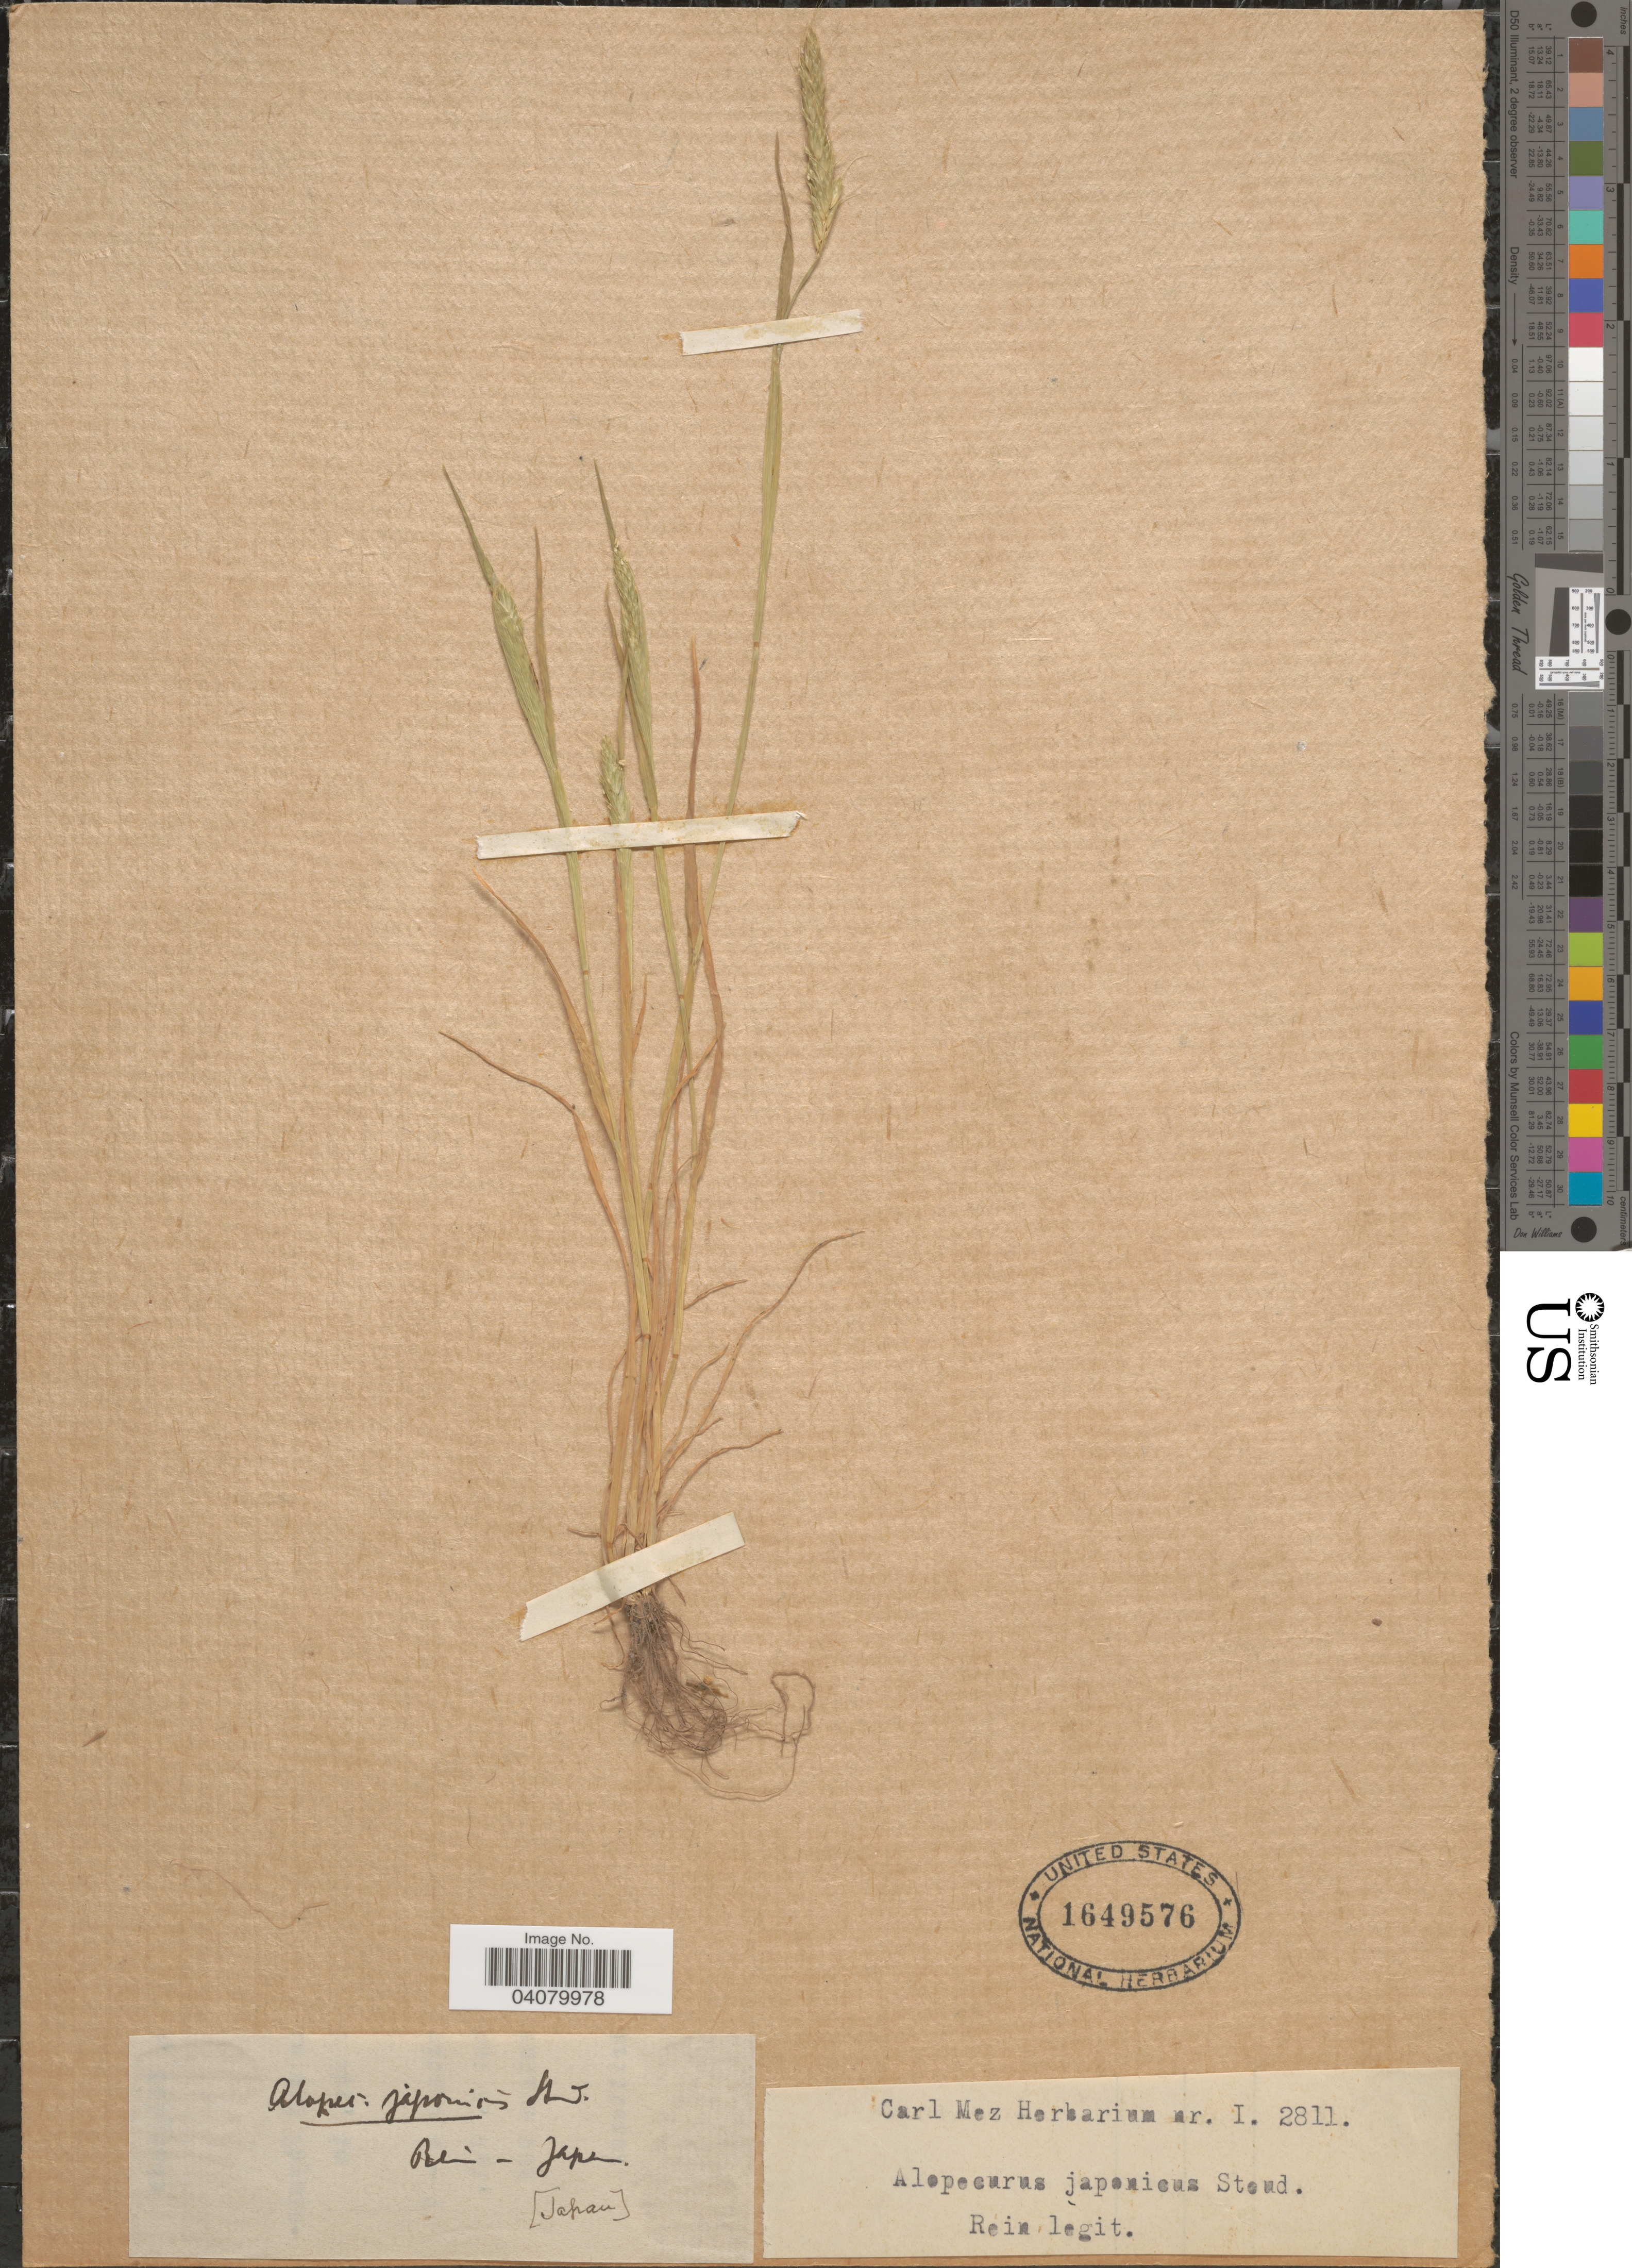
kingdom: Plantae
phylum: Tracheophyta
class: Liliopsida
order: Poales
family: Poaceae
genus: Alopecurus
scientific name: Alopecurus japonicus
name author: Steud.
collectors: Rein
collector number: I. 2811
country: Japan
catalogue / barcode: US 1649576